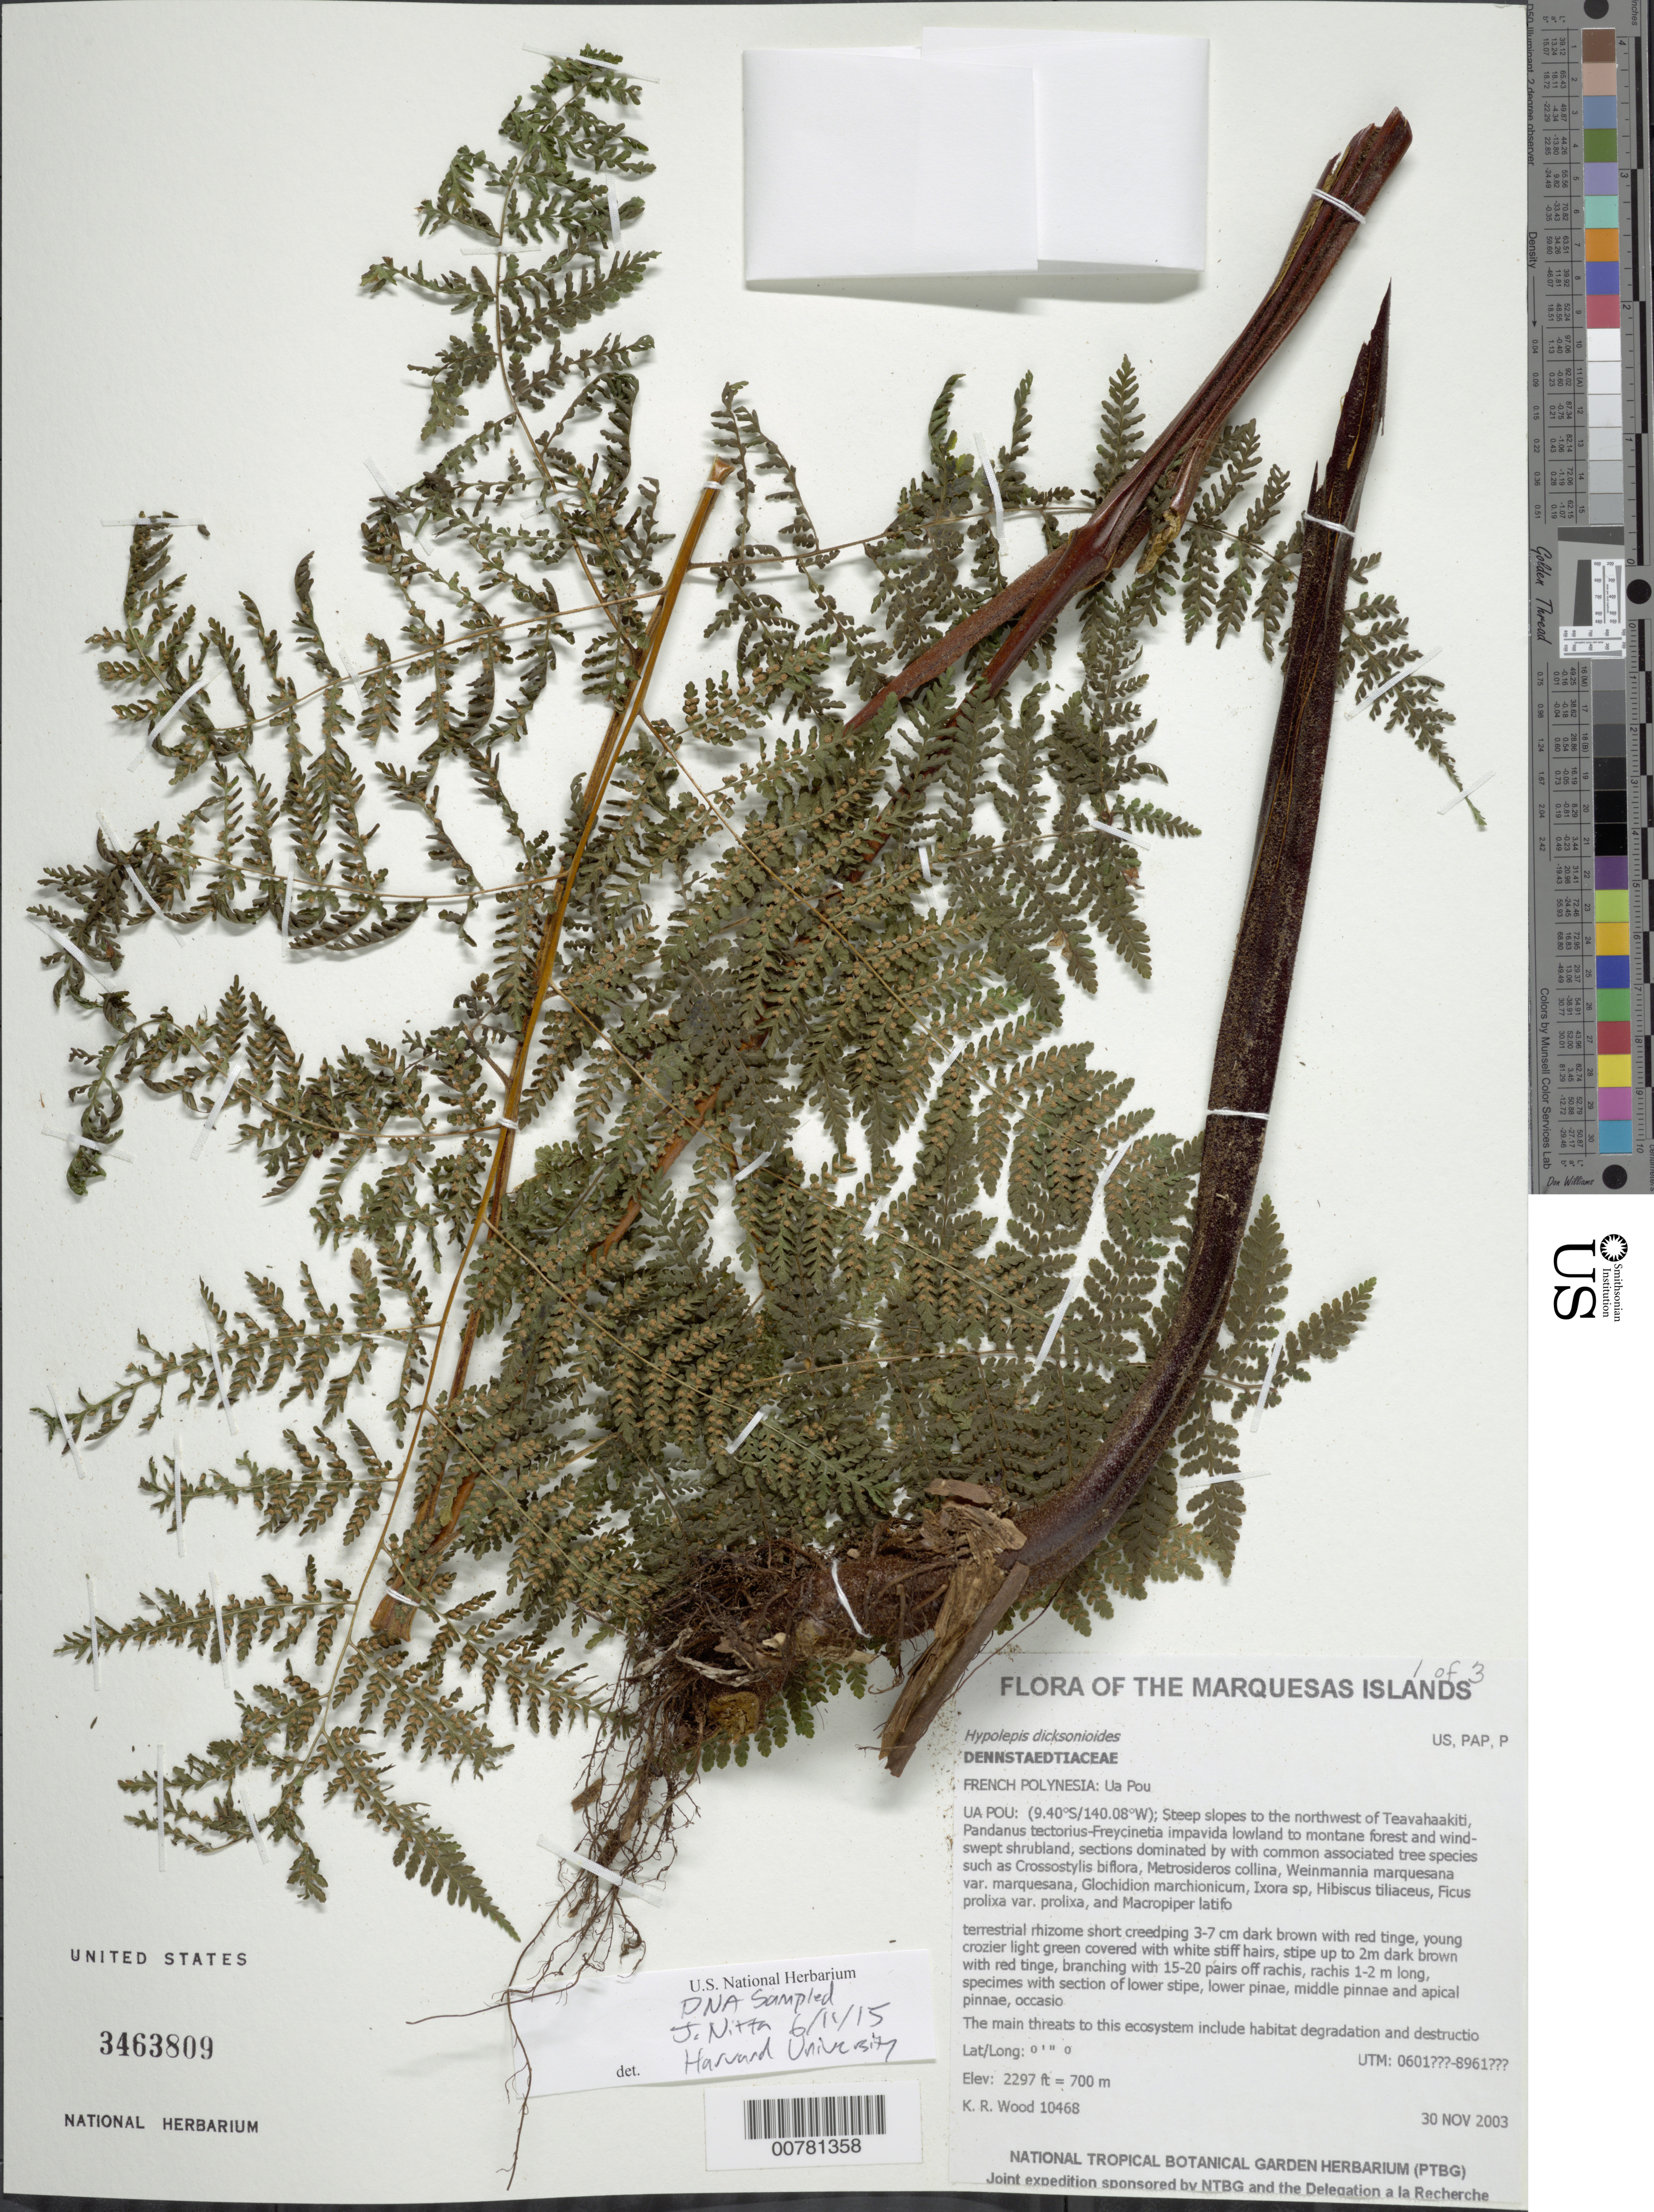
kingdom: Plantae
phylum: Tracheophyta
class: Polypodiopsida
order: Polypodiales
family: Dennstaedtiaceae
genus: Hypolepis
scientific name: Hypolepis dicksonioides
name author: (Endl.) Hook.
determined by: Lorence, David H., (PTBG), National Tropical Botanical Garden (UNITED STATES)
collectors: K. R. Wood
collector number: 10468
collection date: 2003-11-30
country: French Polynesia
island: Ua Pou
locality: Steep slopes to the northwest of Teavahaakiti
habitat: Pandanus tectorius - Freycinetia impavida lowland to montane forest and wind-swept shrubland. Upper slope, W aspect, moderate slope, partial shade, wet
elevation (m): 700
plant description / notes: Habitat degradation and destruction by feral pigs [only a few pigs observed], catastrophic extinction through environmental events, predation by rats [Rattus exulans] that eat seeds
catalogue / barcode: US 3463809